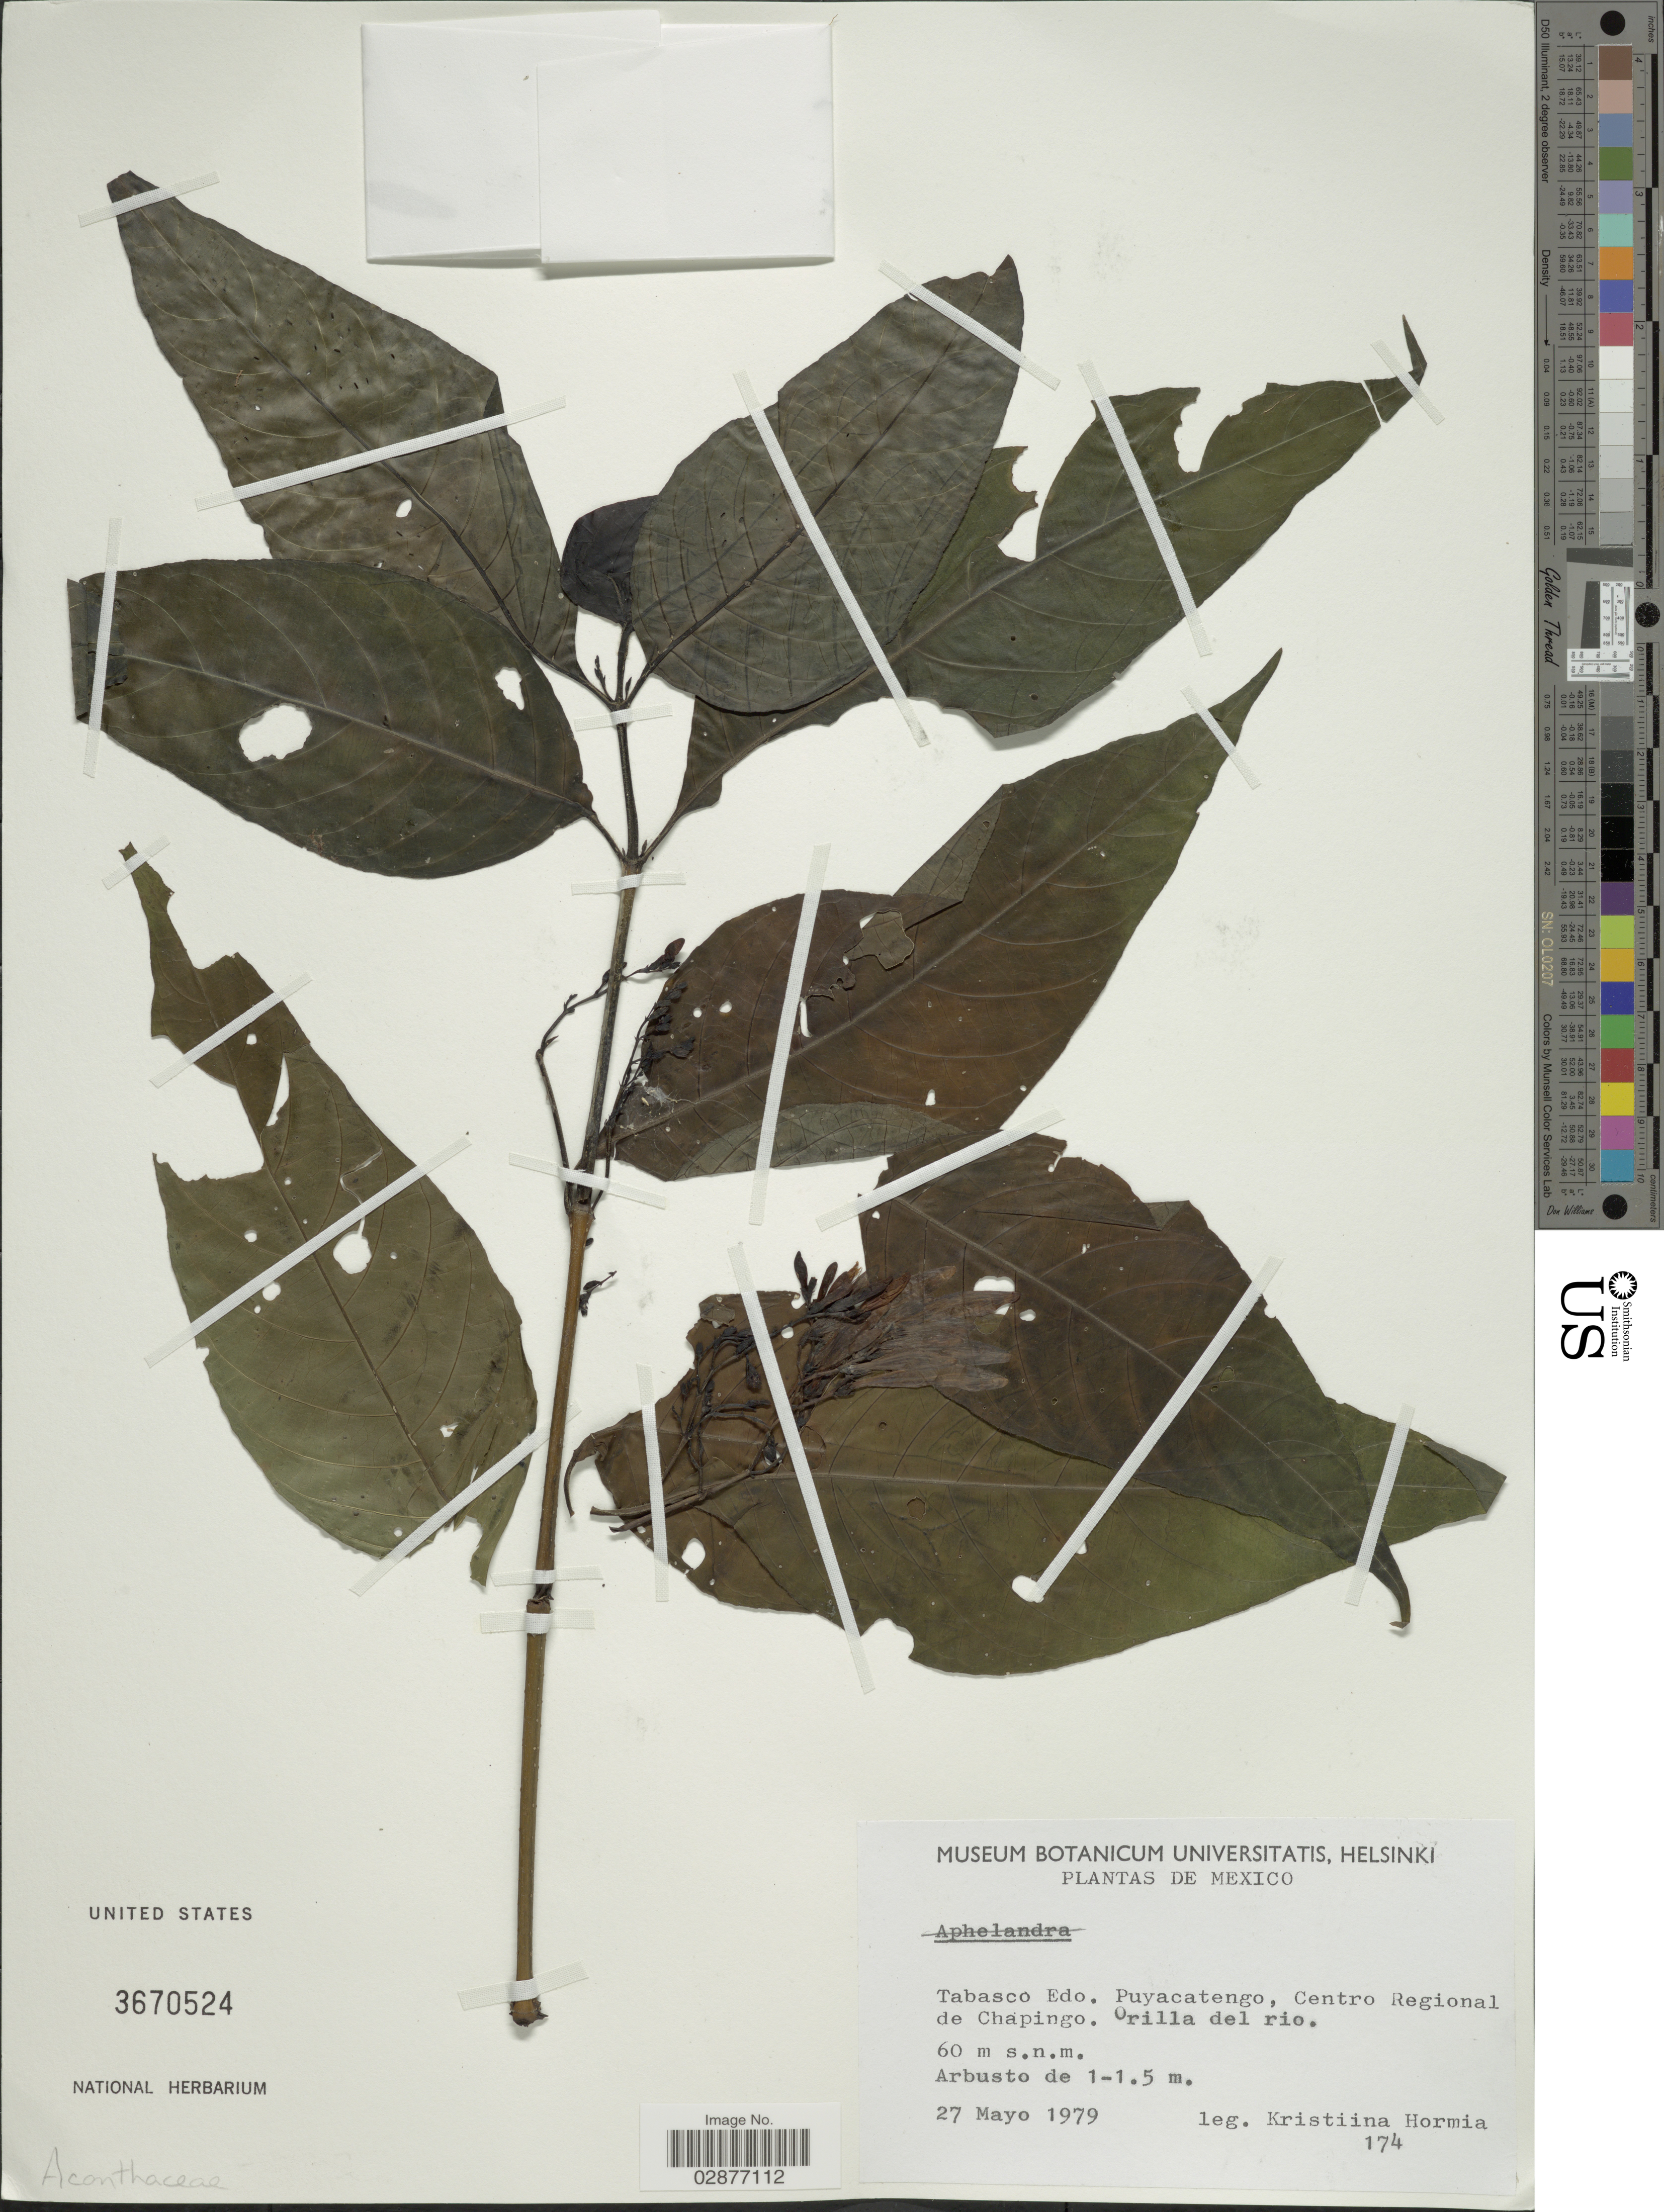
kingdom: Plantae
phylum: Tracheophyta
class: Magnoliopsida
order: Lamiales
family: Acanthaceae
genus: Justicia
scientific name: Justicia sp.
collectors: K. Hormia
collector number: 174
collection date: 1979-05-27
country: Mexico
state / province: Tabasco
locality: Puyacatengo, Centro Regional de Chapingo. Orilla del rio.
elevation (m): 60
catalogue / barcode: US 3670524